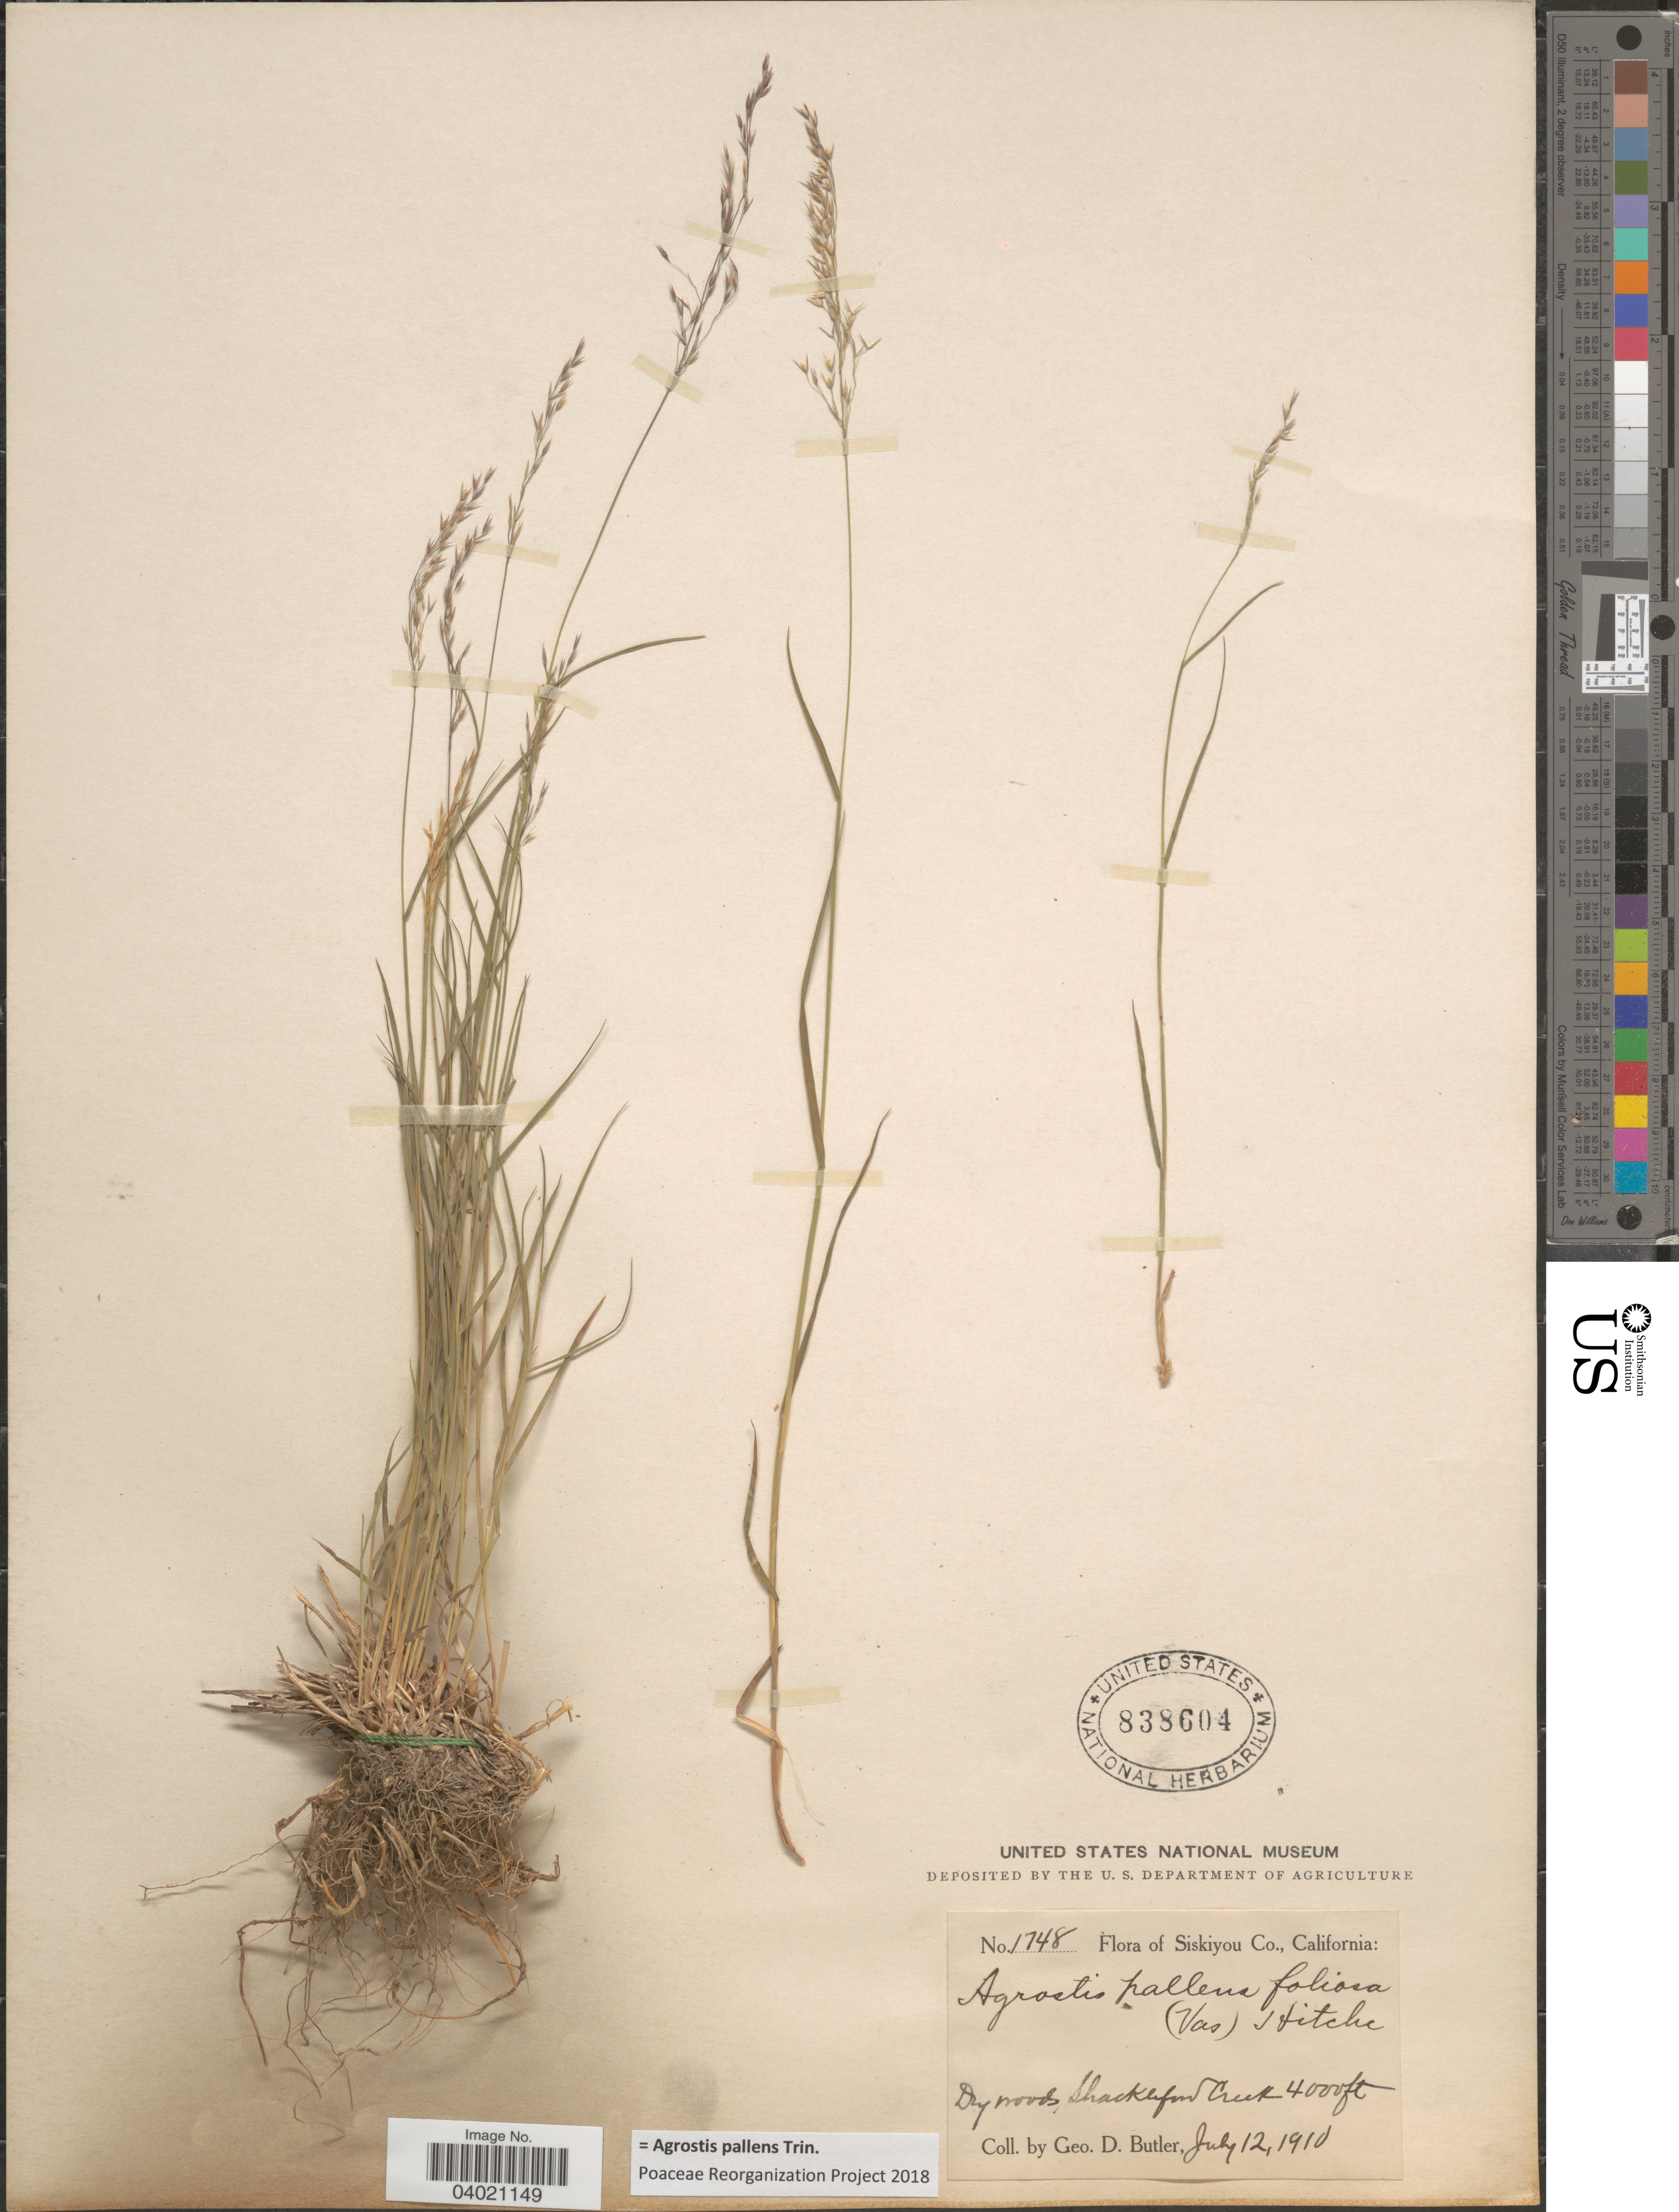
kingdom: Plantae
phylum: Tracheophyta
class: Liliopsida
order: Poales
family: Poaceae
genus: Agrostis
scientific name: Agrostis pallens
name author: Trin.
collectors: G. D. Butler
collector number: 1748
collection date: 1910-07-12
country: United States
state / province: California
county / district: Siskiyou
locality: Siskiyou Co. Dry woods, Shackleford Creek.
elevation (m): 1219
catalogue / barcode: US 838604